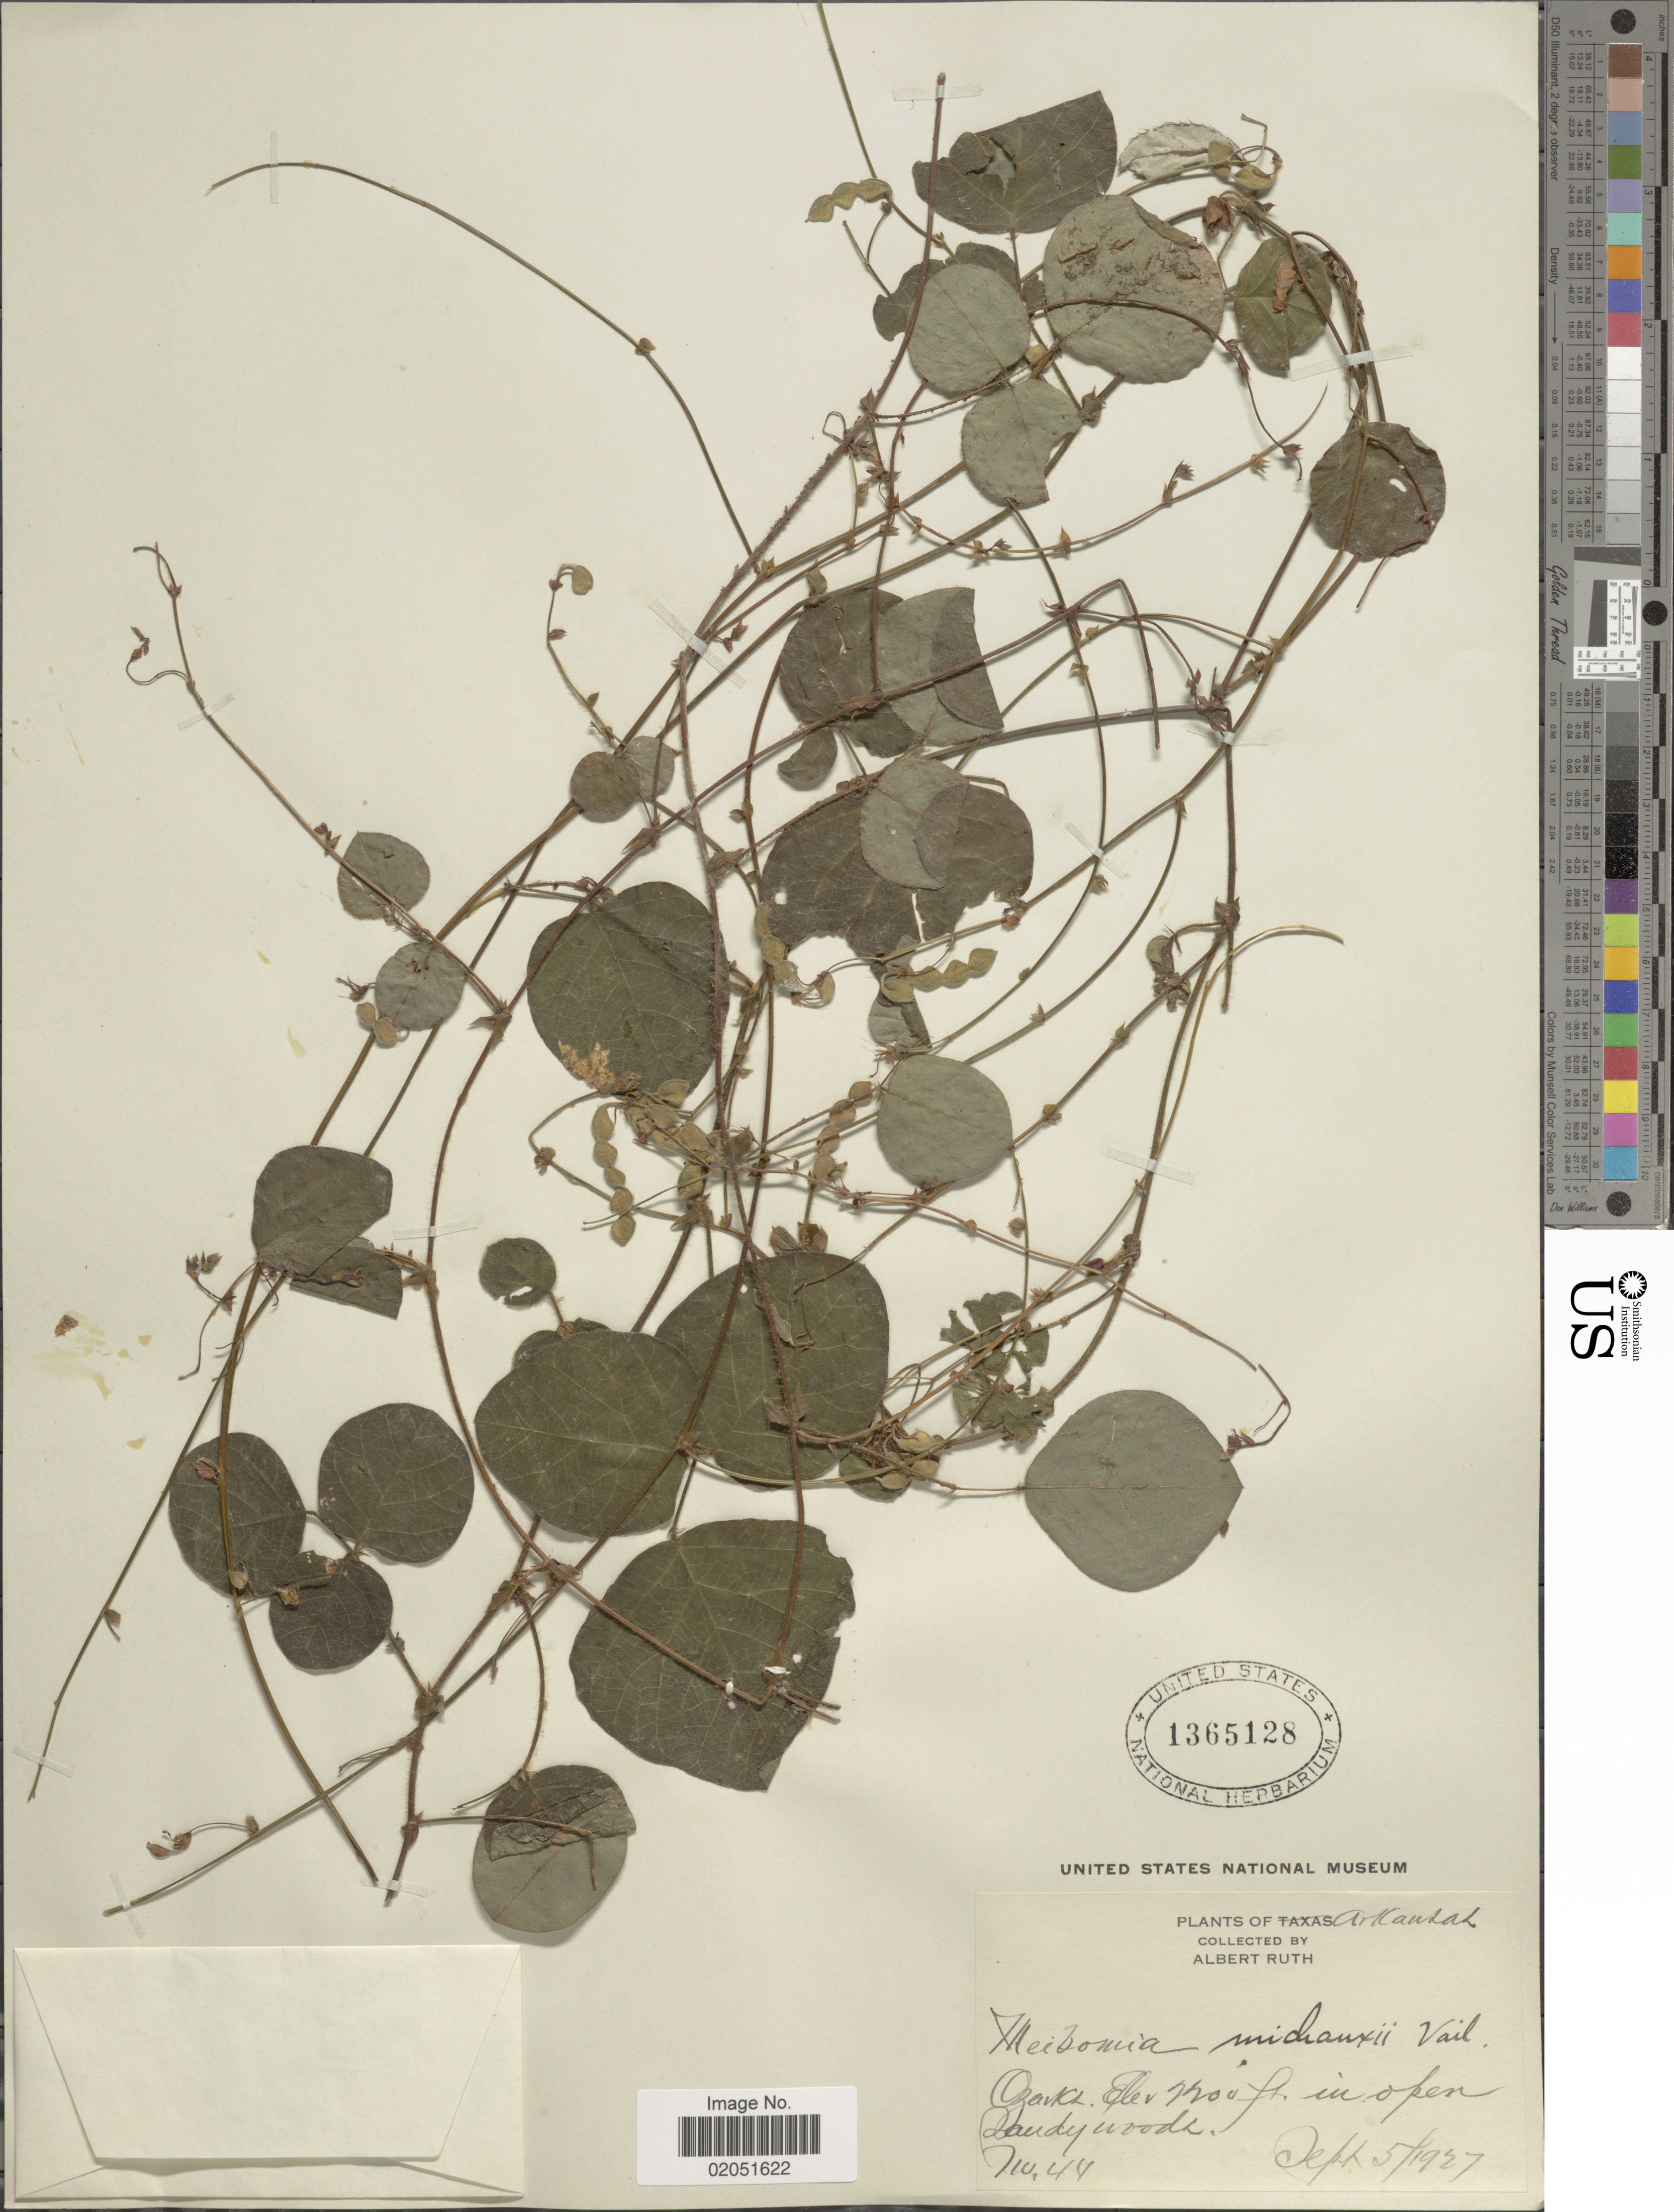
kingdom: Plantae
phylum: Tracheophyta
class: Magnoliopsida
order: Fabales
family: Fabaceae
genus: Desmodium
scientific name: Desmodium rotundifolium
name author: DC.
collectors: A. Ruth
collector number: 44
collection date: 1927-09-05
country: United States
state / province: Arkansas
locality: Ozarks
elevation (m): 671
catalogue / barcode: US 1365128